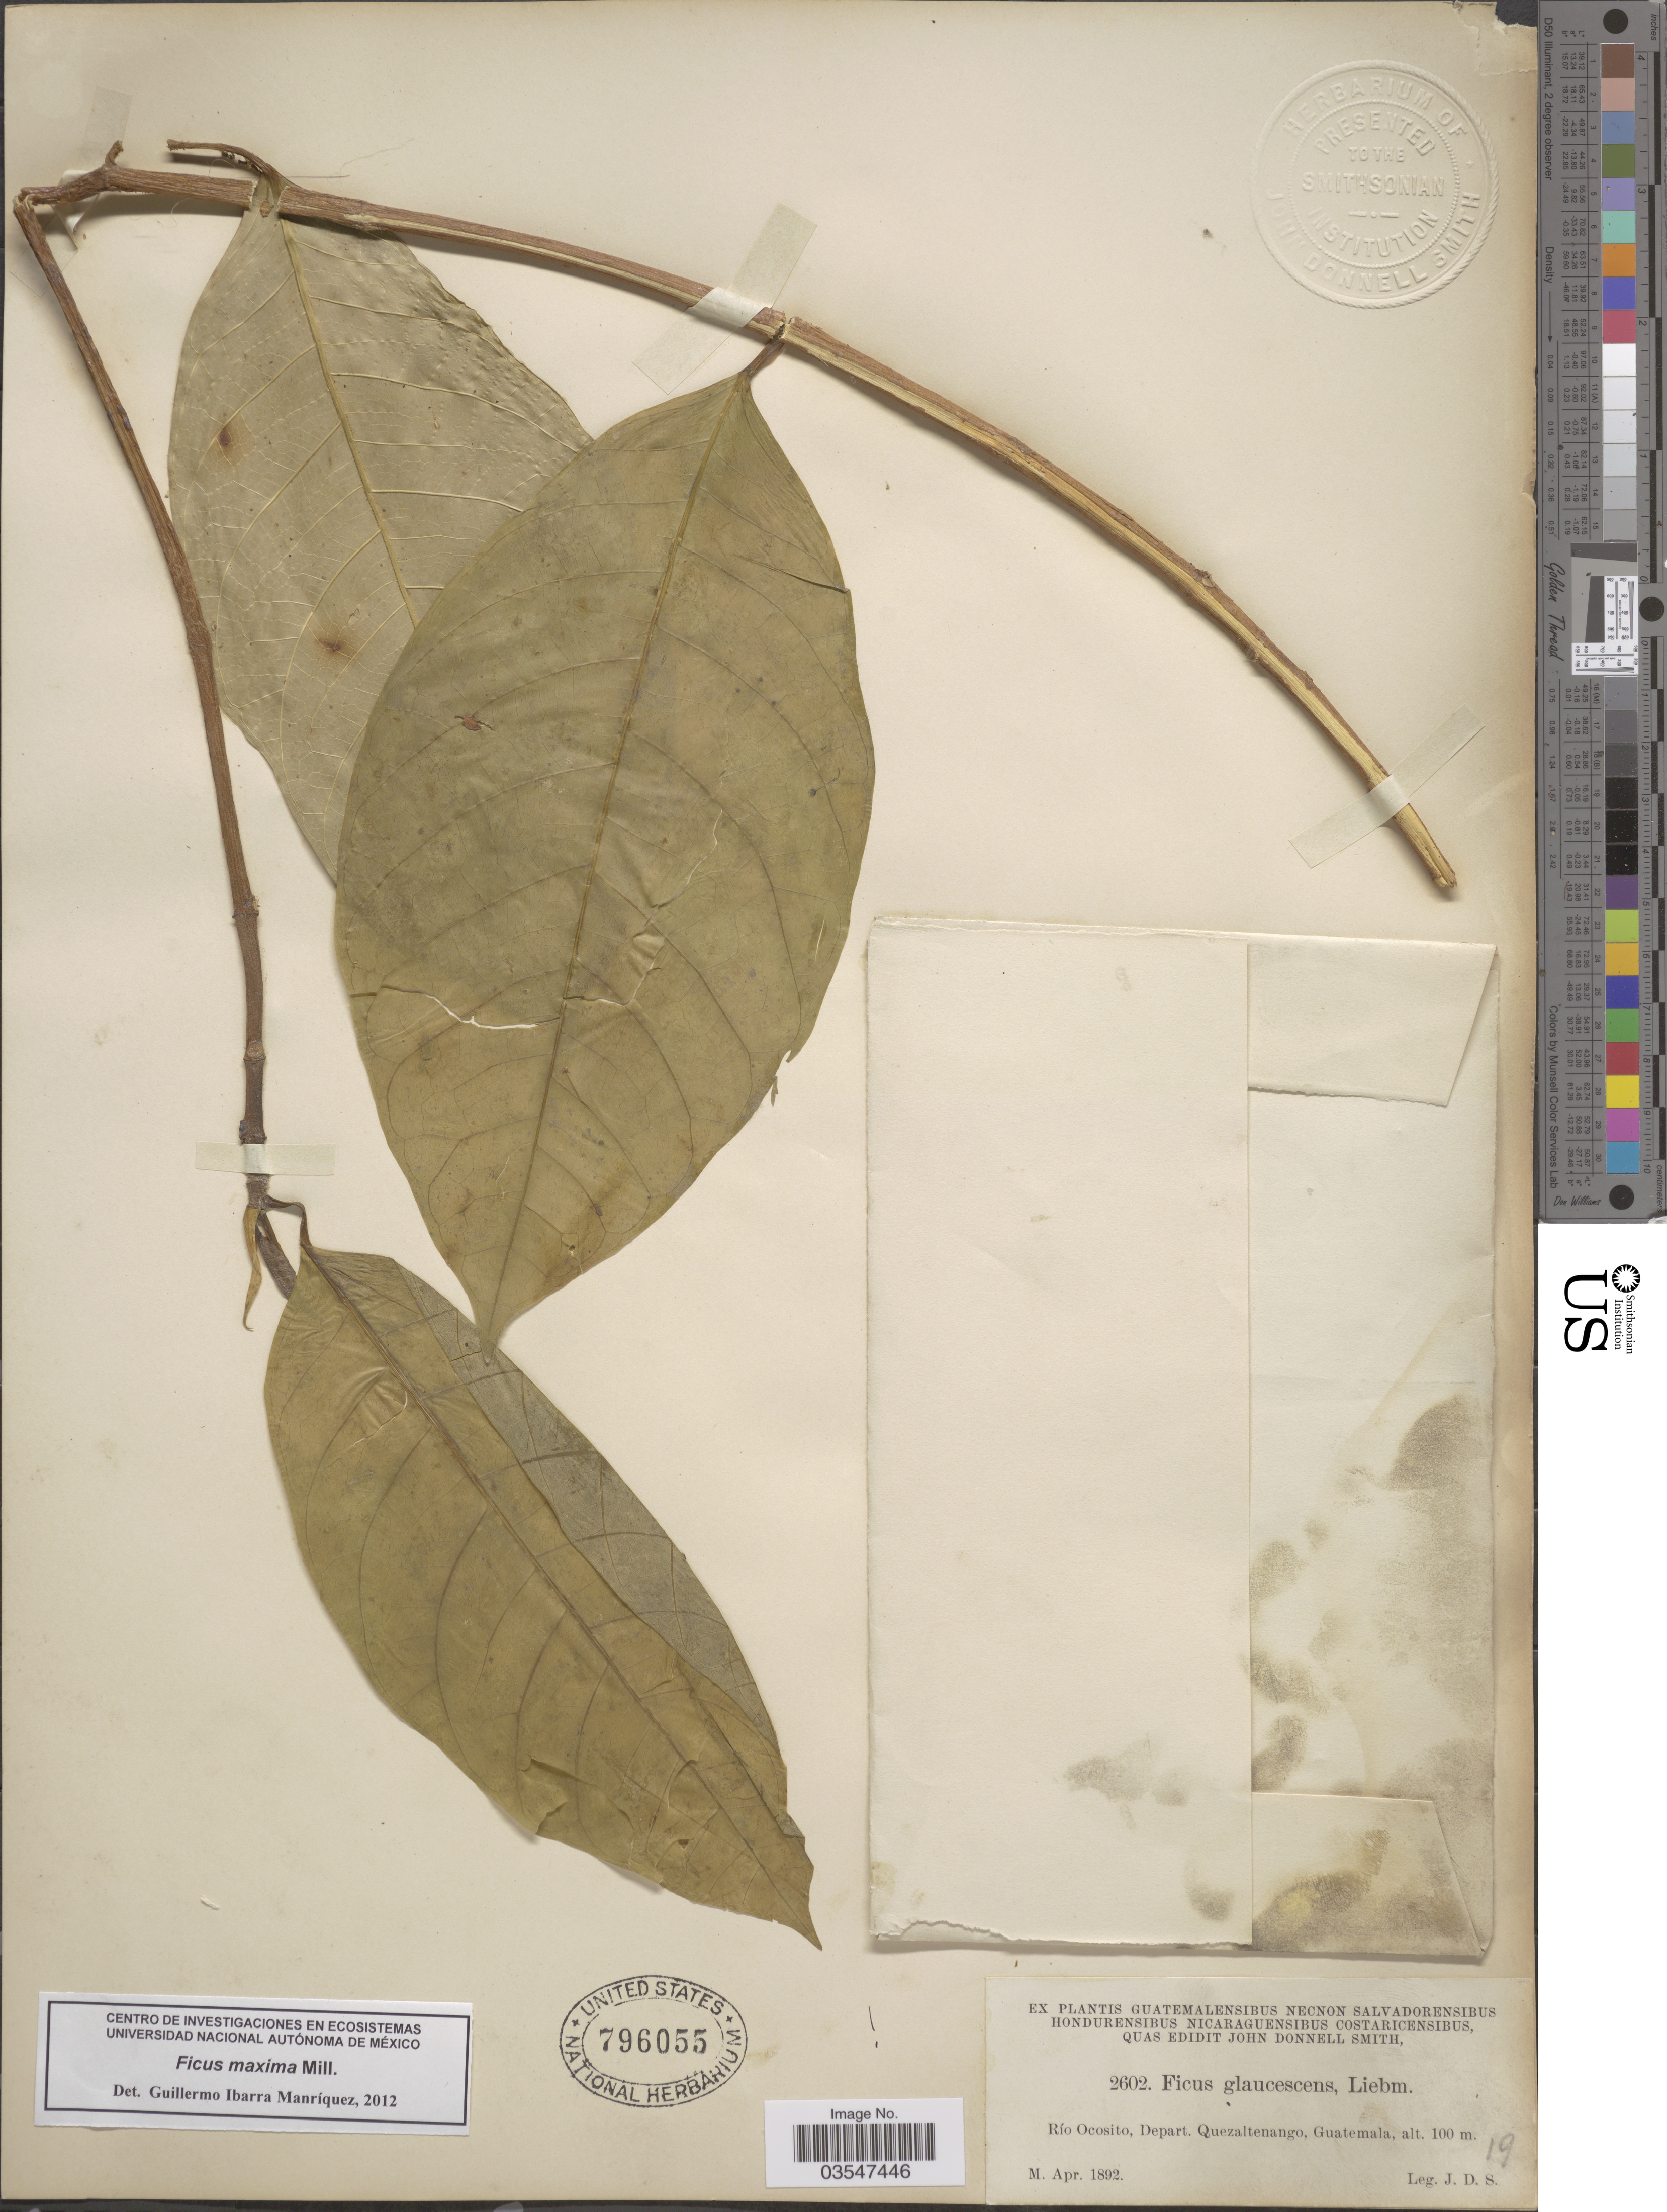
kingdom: Plantae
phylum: Tracheophyta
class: Magnoliopsida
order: Rosales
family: Moraceae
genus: Ficus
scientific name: Ficus maxima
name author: Mill.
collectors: J. Donnell Smith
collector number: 2602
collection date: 1892-04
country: Guatemala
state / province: Quetzaltenango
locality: Río Ocosito, Depart. Quezaltenango.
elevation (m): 100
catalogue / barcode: US 796055